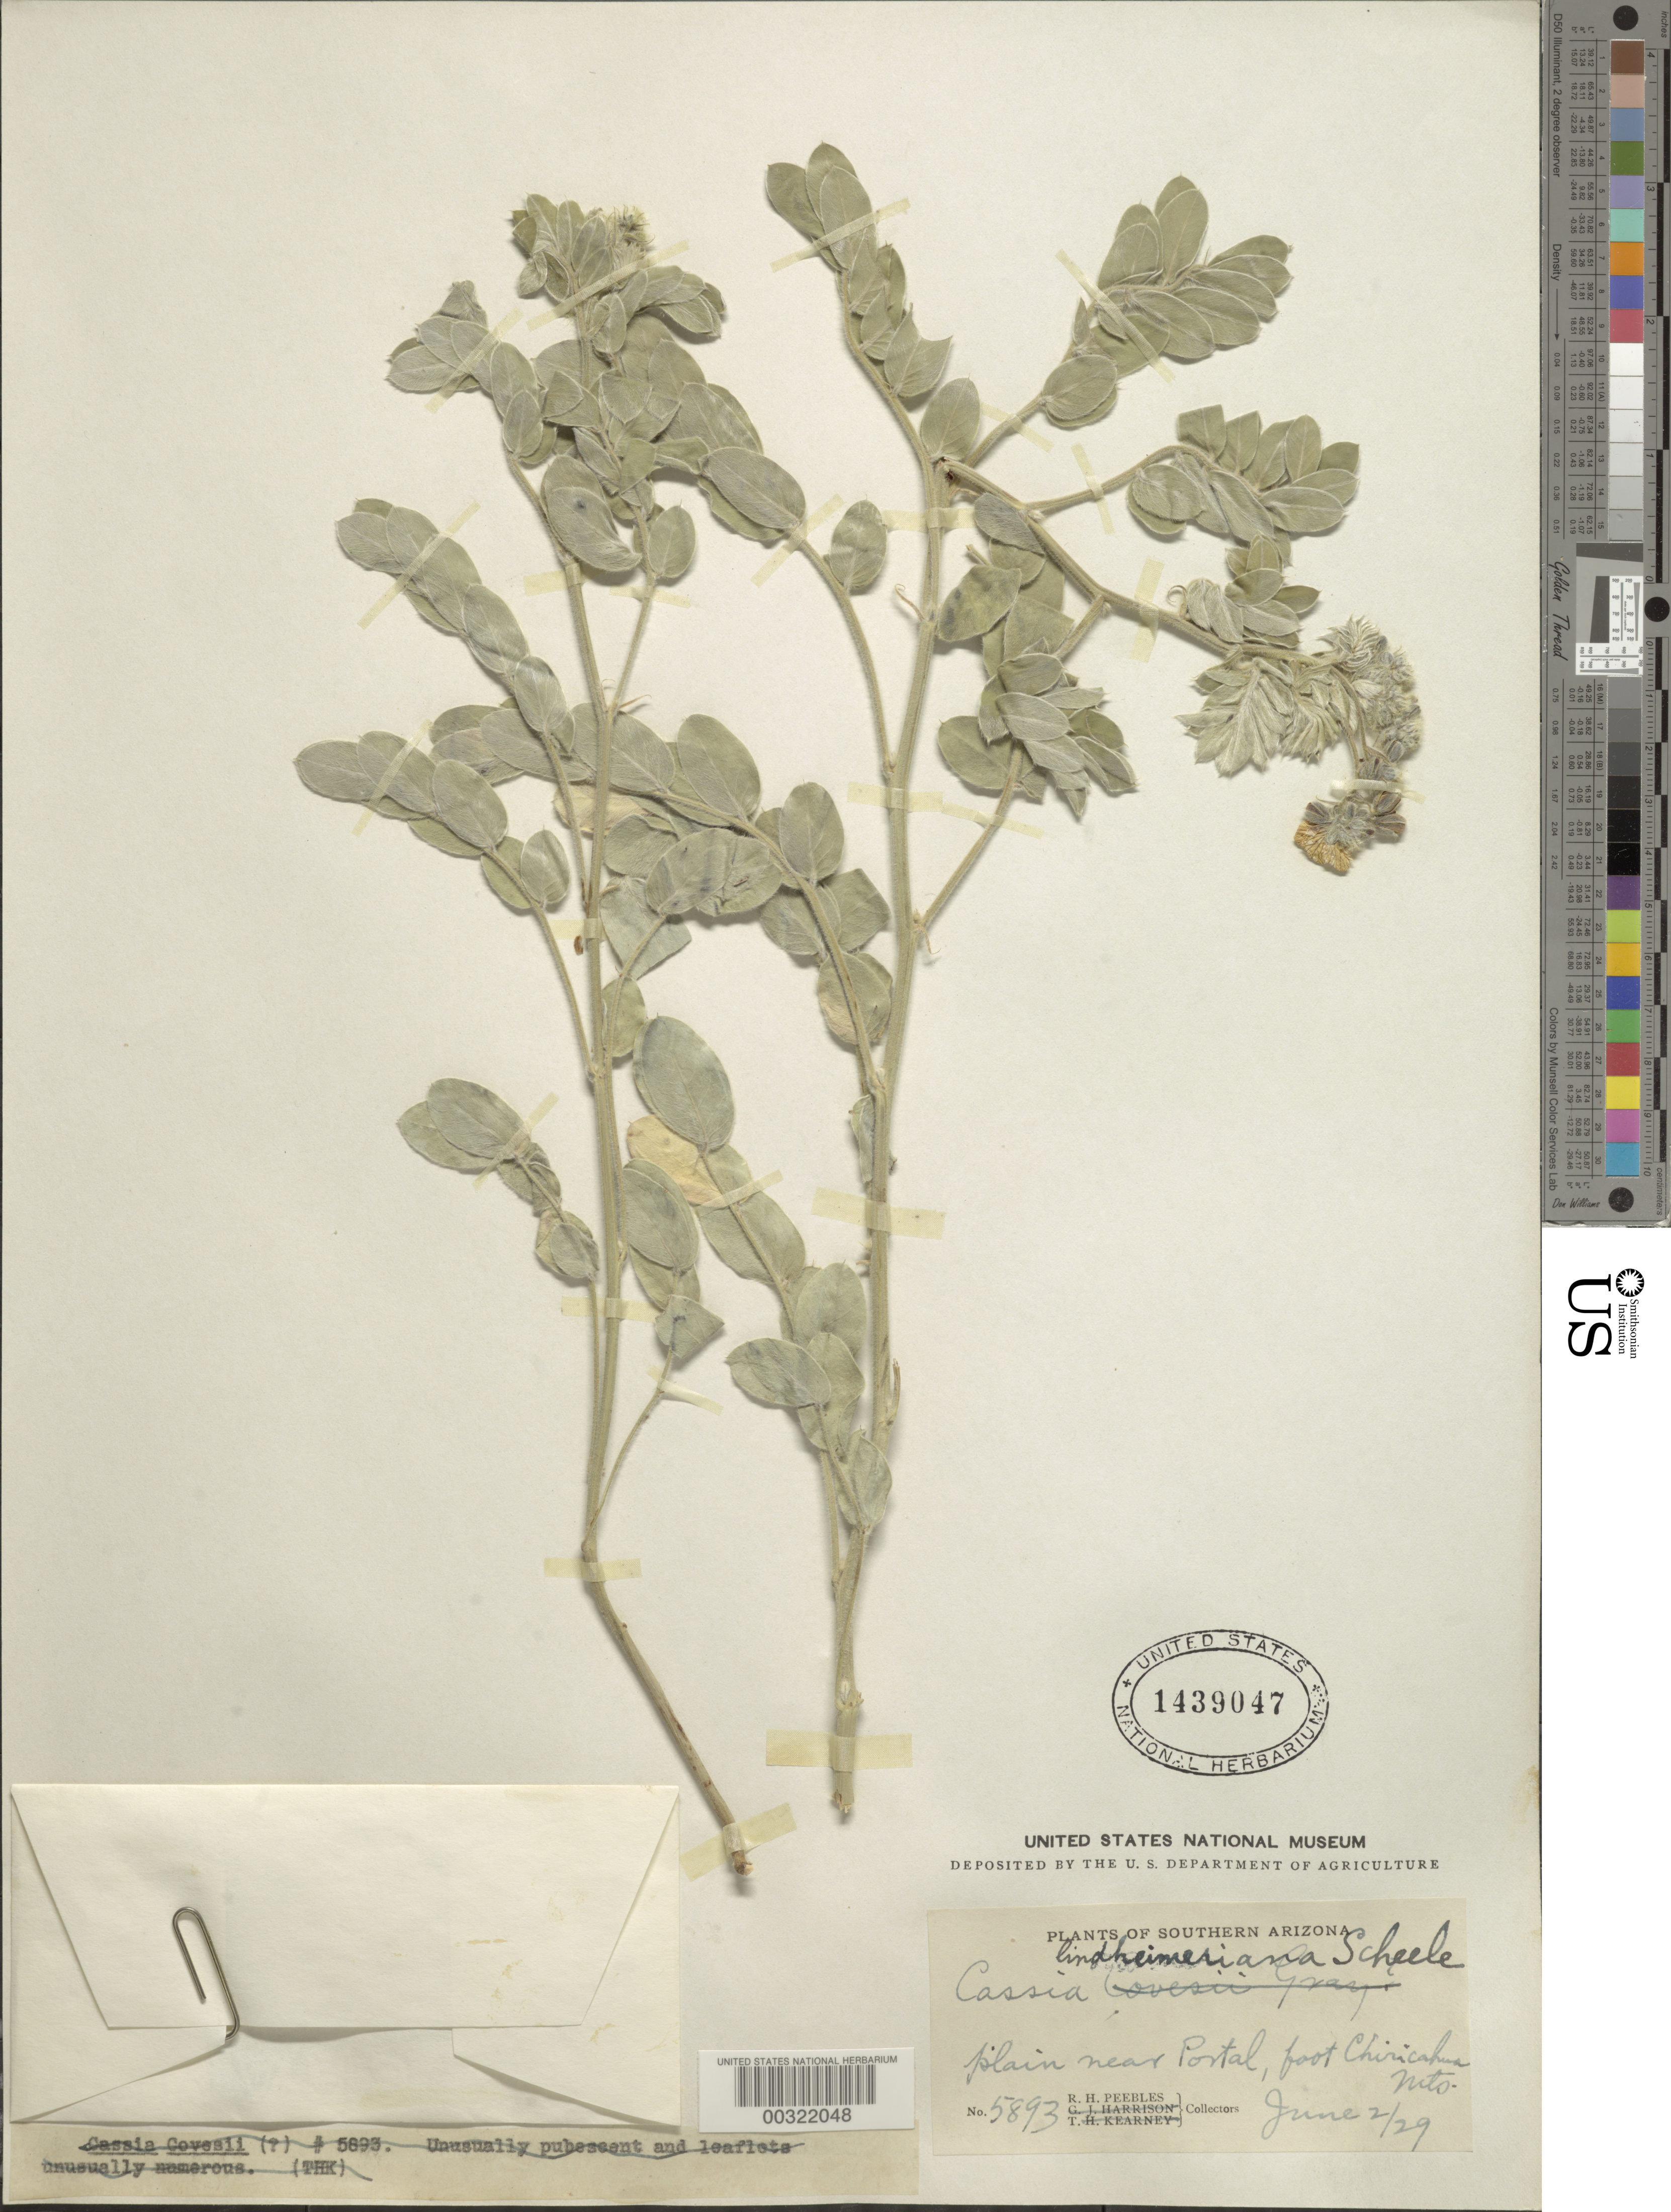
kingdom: Plantae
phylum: Tracheophyta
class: Magnoliopsida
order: Fabales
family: Fabaceae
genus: Senna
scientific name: Senna lindheimeriana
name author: (Scheele) H.S. Irwin & Barneby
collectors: R. H. Peebles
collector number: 5893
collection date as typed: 02 Jun 1929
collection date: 1929-06-02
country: United States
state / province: Arizona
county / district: Cochise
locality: Near portal, foot of chiricahua mts.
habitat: Plain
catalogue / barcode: US 1439047